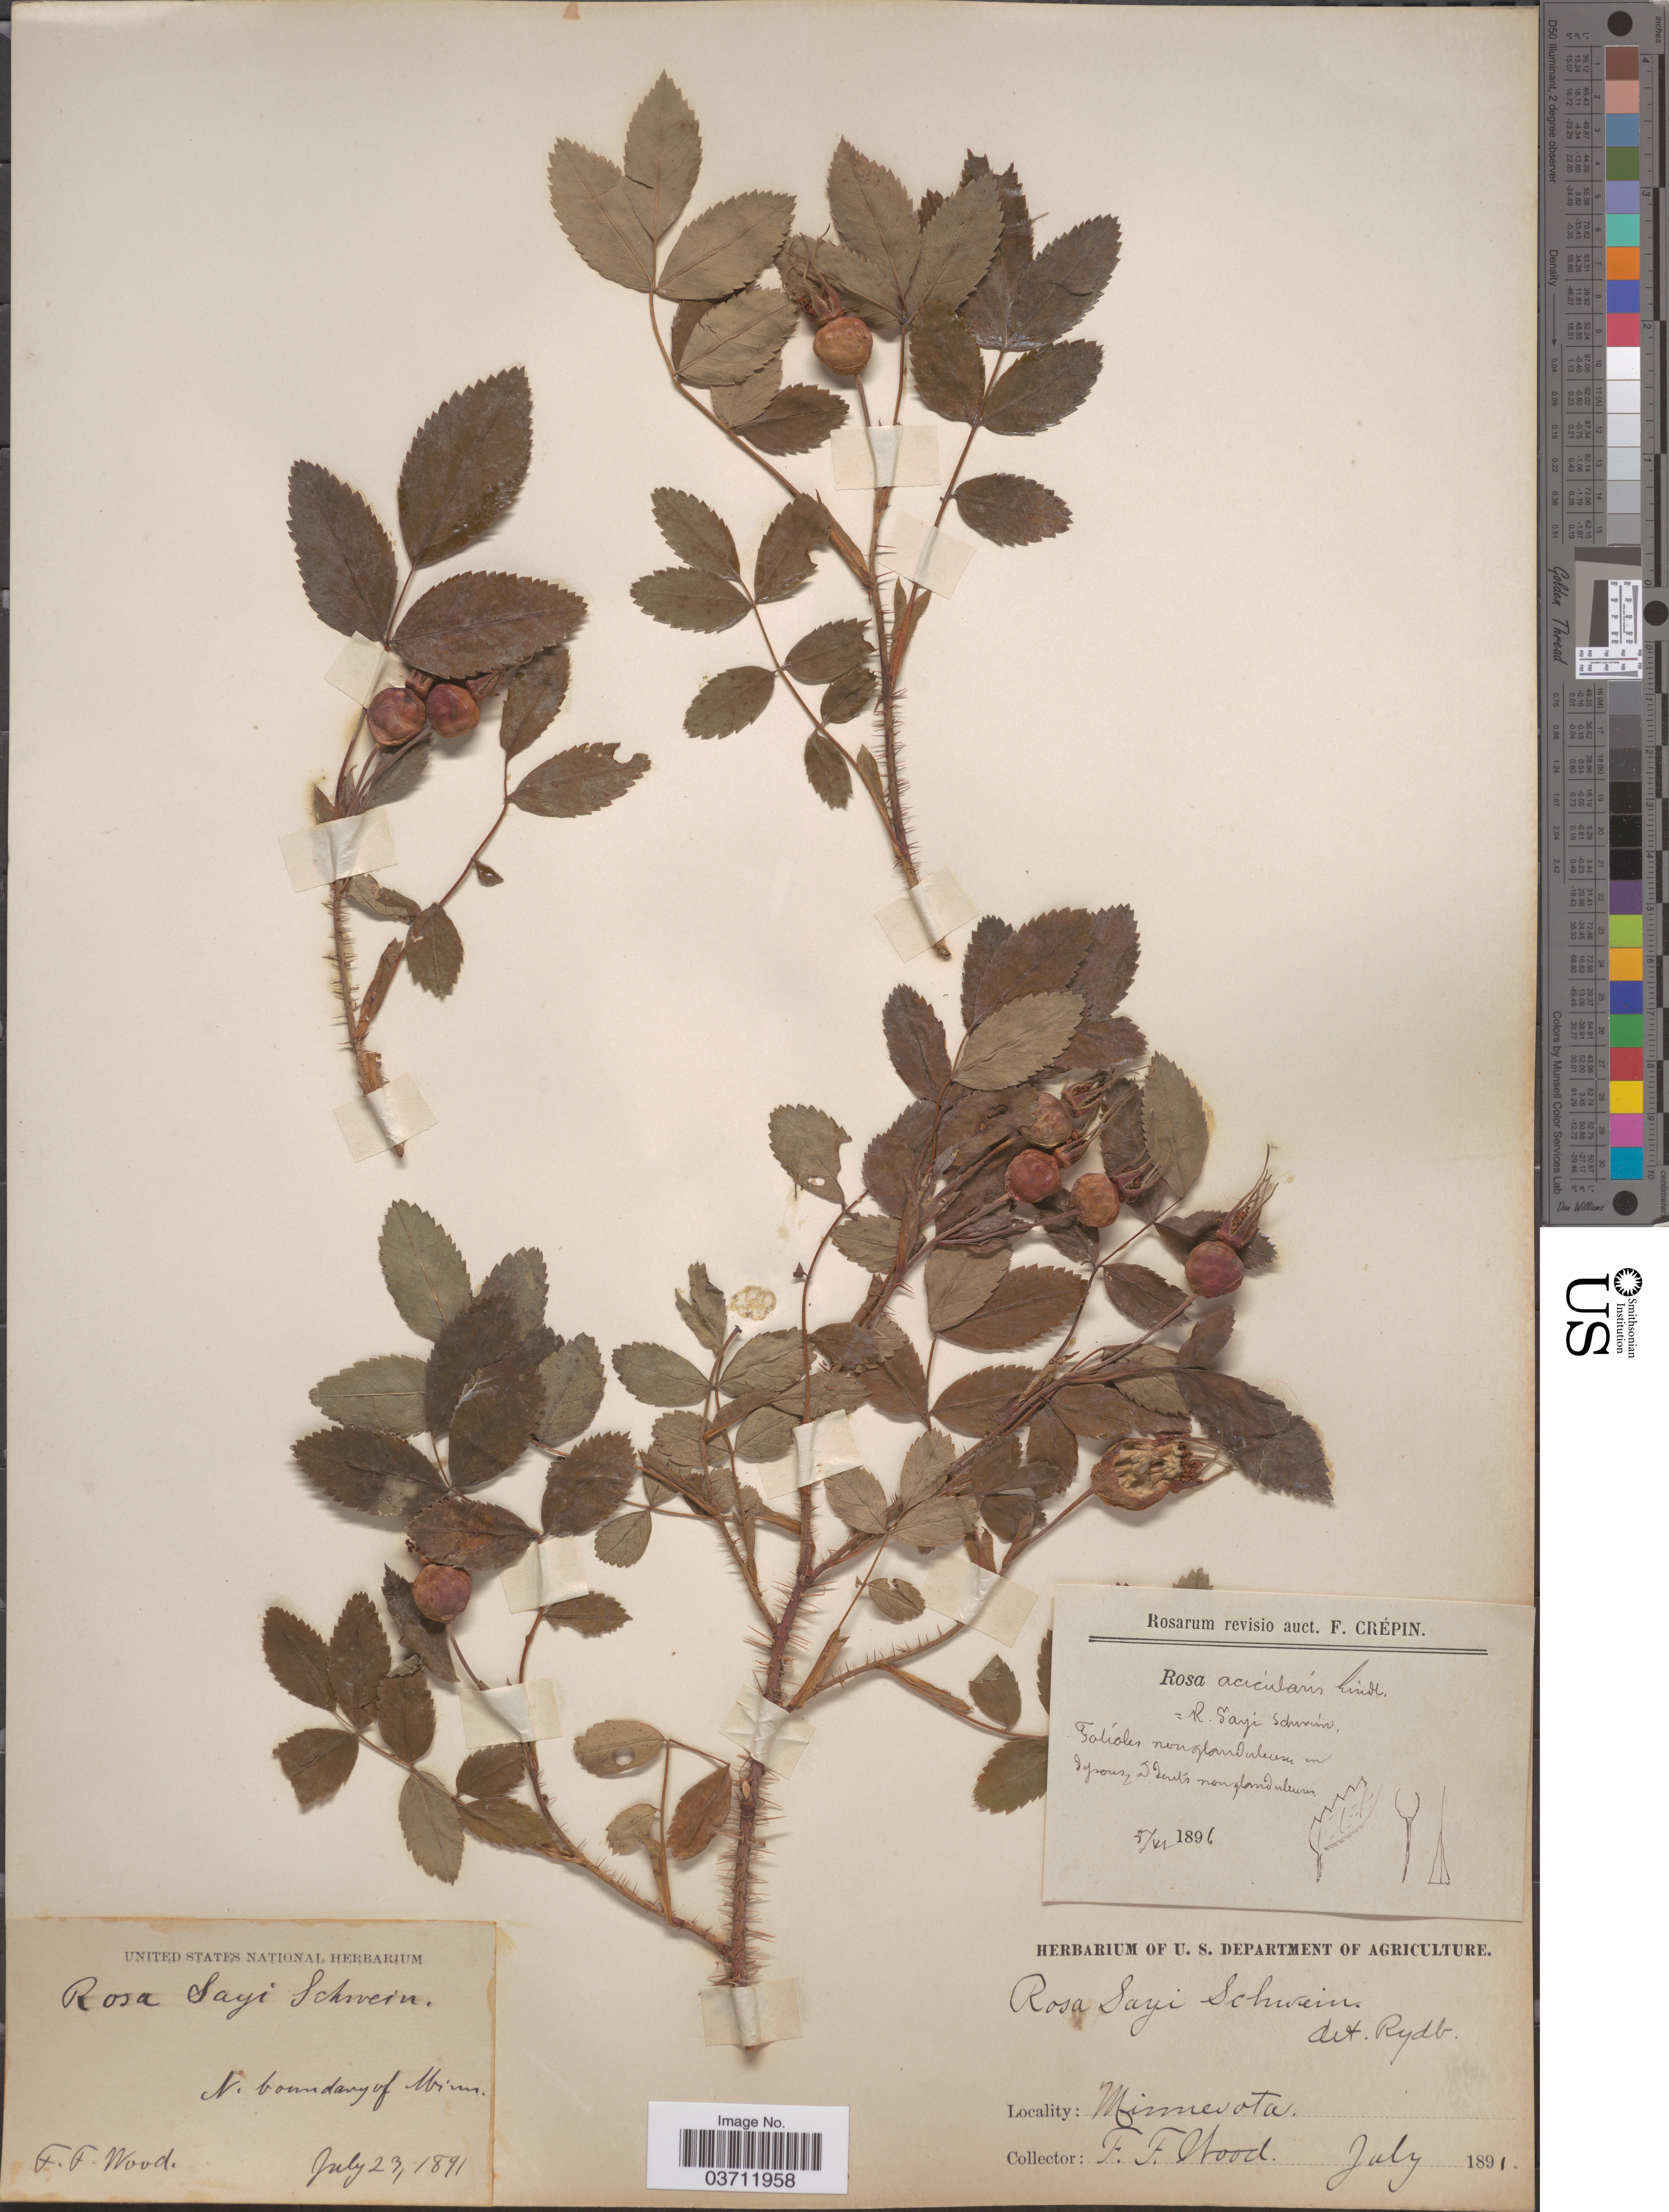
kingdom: Plantae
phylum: Tracheophyta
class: Magnoliopsida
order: Rosales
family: Rosaceae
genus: Rosa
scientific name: Rosa sayi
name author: Schwein.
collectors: F. Wood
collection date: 1891-07-23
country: United States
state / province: Minnesota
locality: N. boundary of Minn.